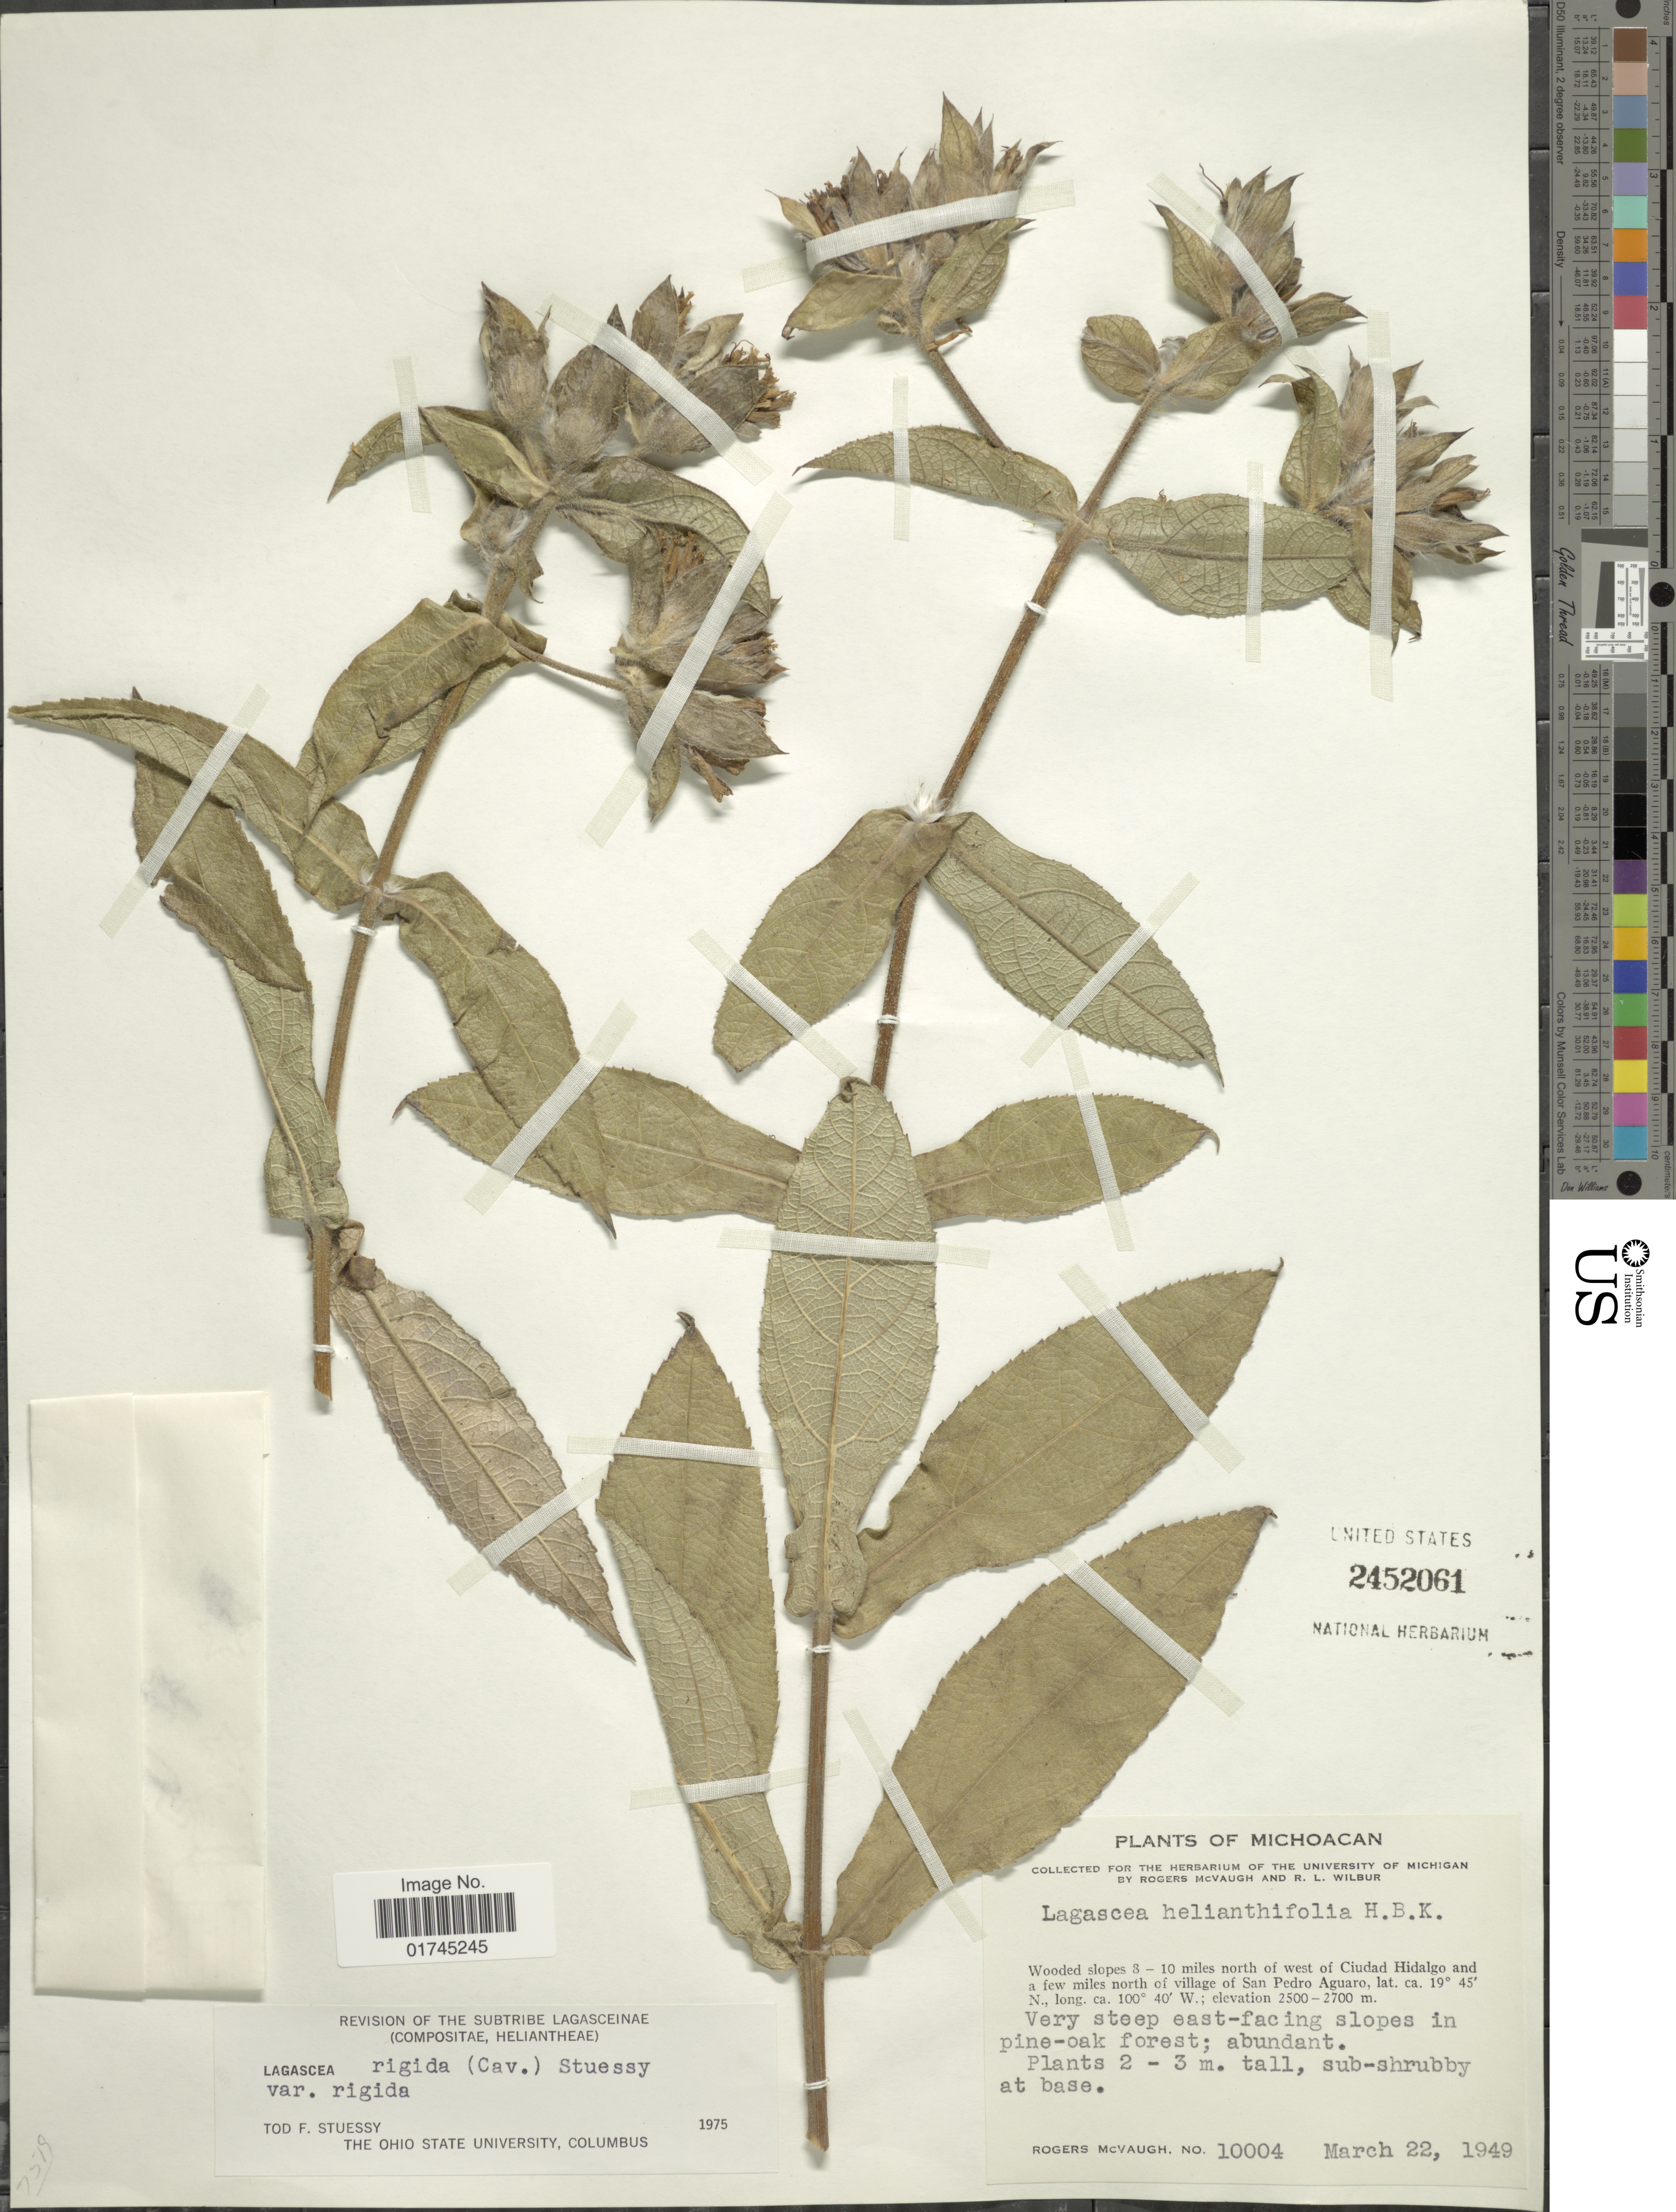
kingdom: Plantae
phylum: Tracheophyta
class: Magnoliopsida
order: Asterales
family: Asteraceae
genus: Lagascea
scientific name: Lagascea helianthifolia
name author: Kunth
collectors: R. McVaugh & R. L. Wilbur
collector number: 10004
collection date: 1949-03-22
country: Mexico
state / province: Michoacán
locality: Wooded slopes, 8-10 miles north of west of Ciudad Hidalgo and a few miles north of village of San Pedro aguaro, very steep east-facing slopes in pine-oak forest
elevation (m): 2500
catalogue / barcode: US 2452061